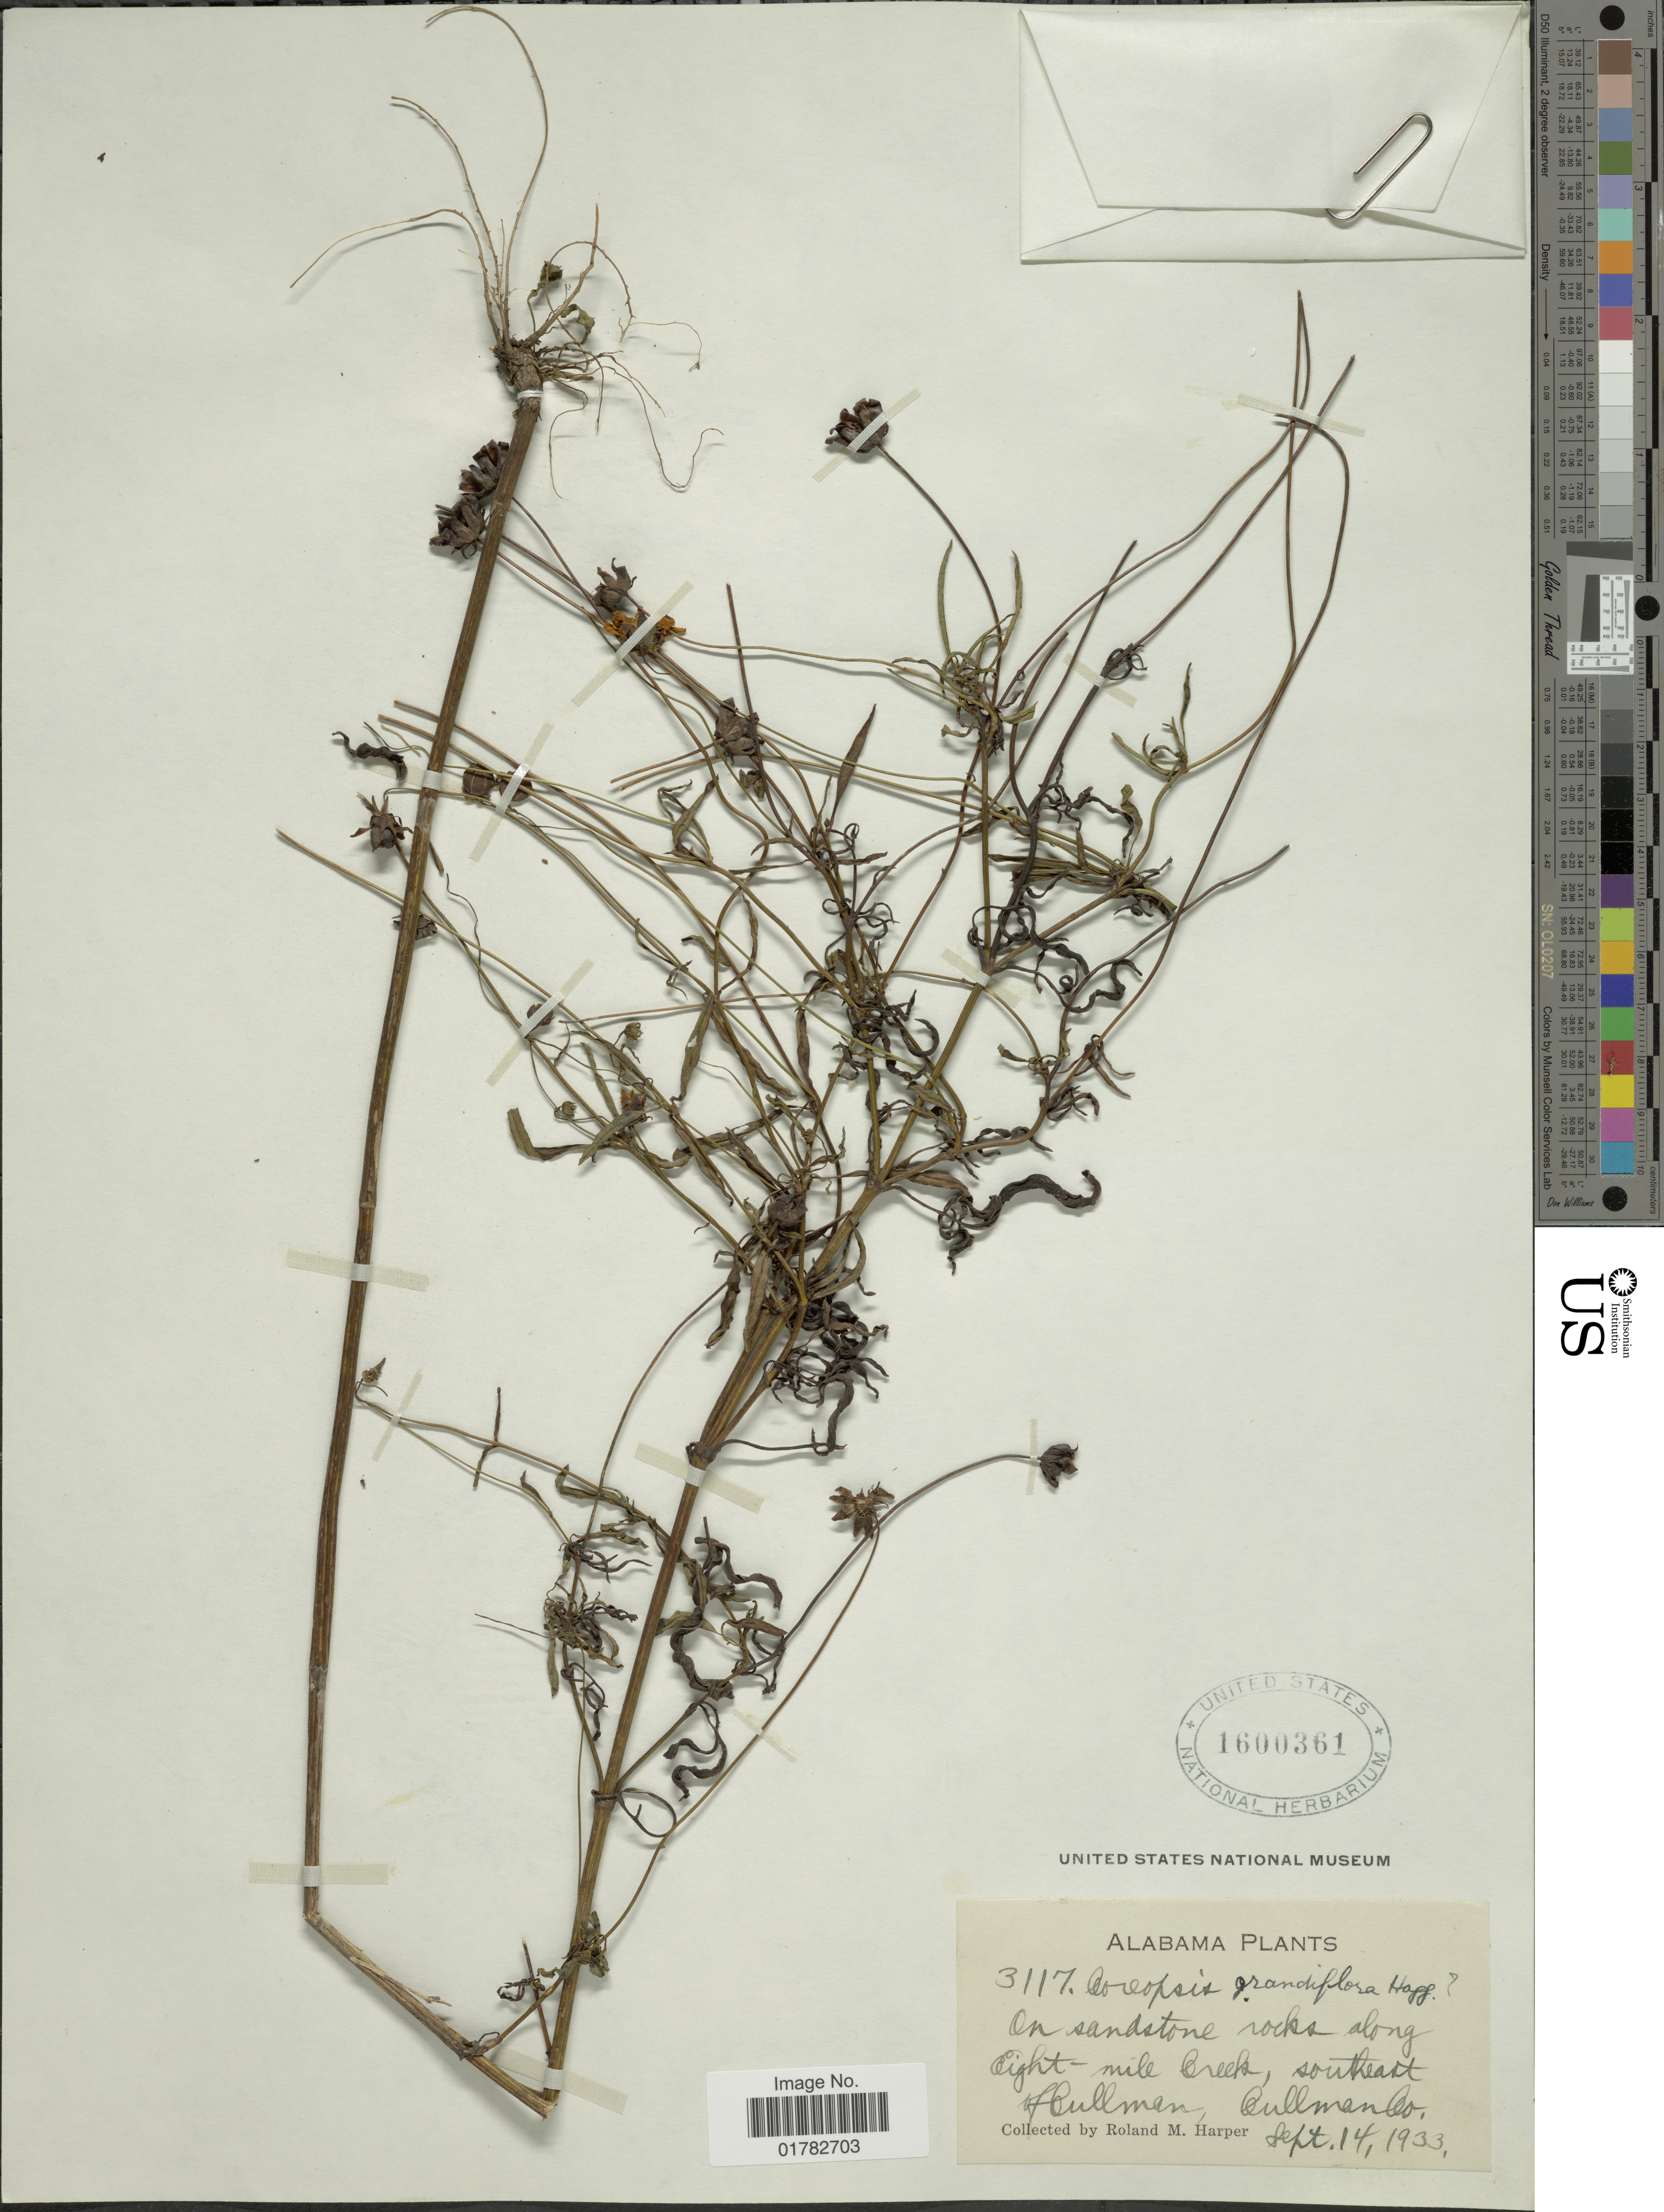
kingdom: Plantae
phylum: Tracheophyta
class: Magnoliopsida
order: Asterales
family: Asteraceae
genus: Coreopsis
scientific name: Coreopsis grandiflora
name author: Nutt.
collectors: R. M. Harper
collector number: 3117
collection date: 1933-09-14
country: United States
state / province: Alabama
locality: Eight-mile Creek, southeast of Cullman, Cullman Co.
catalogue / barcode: US 1600361